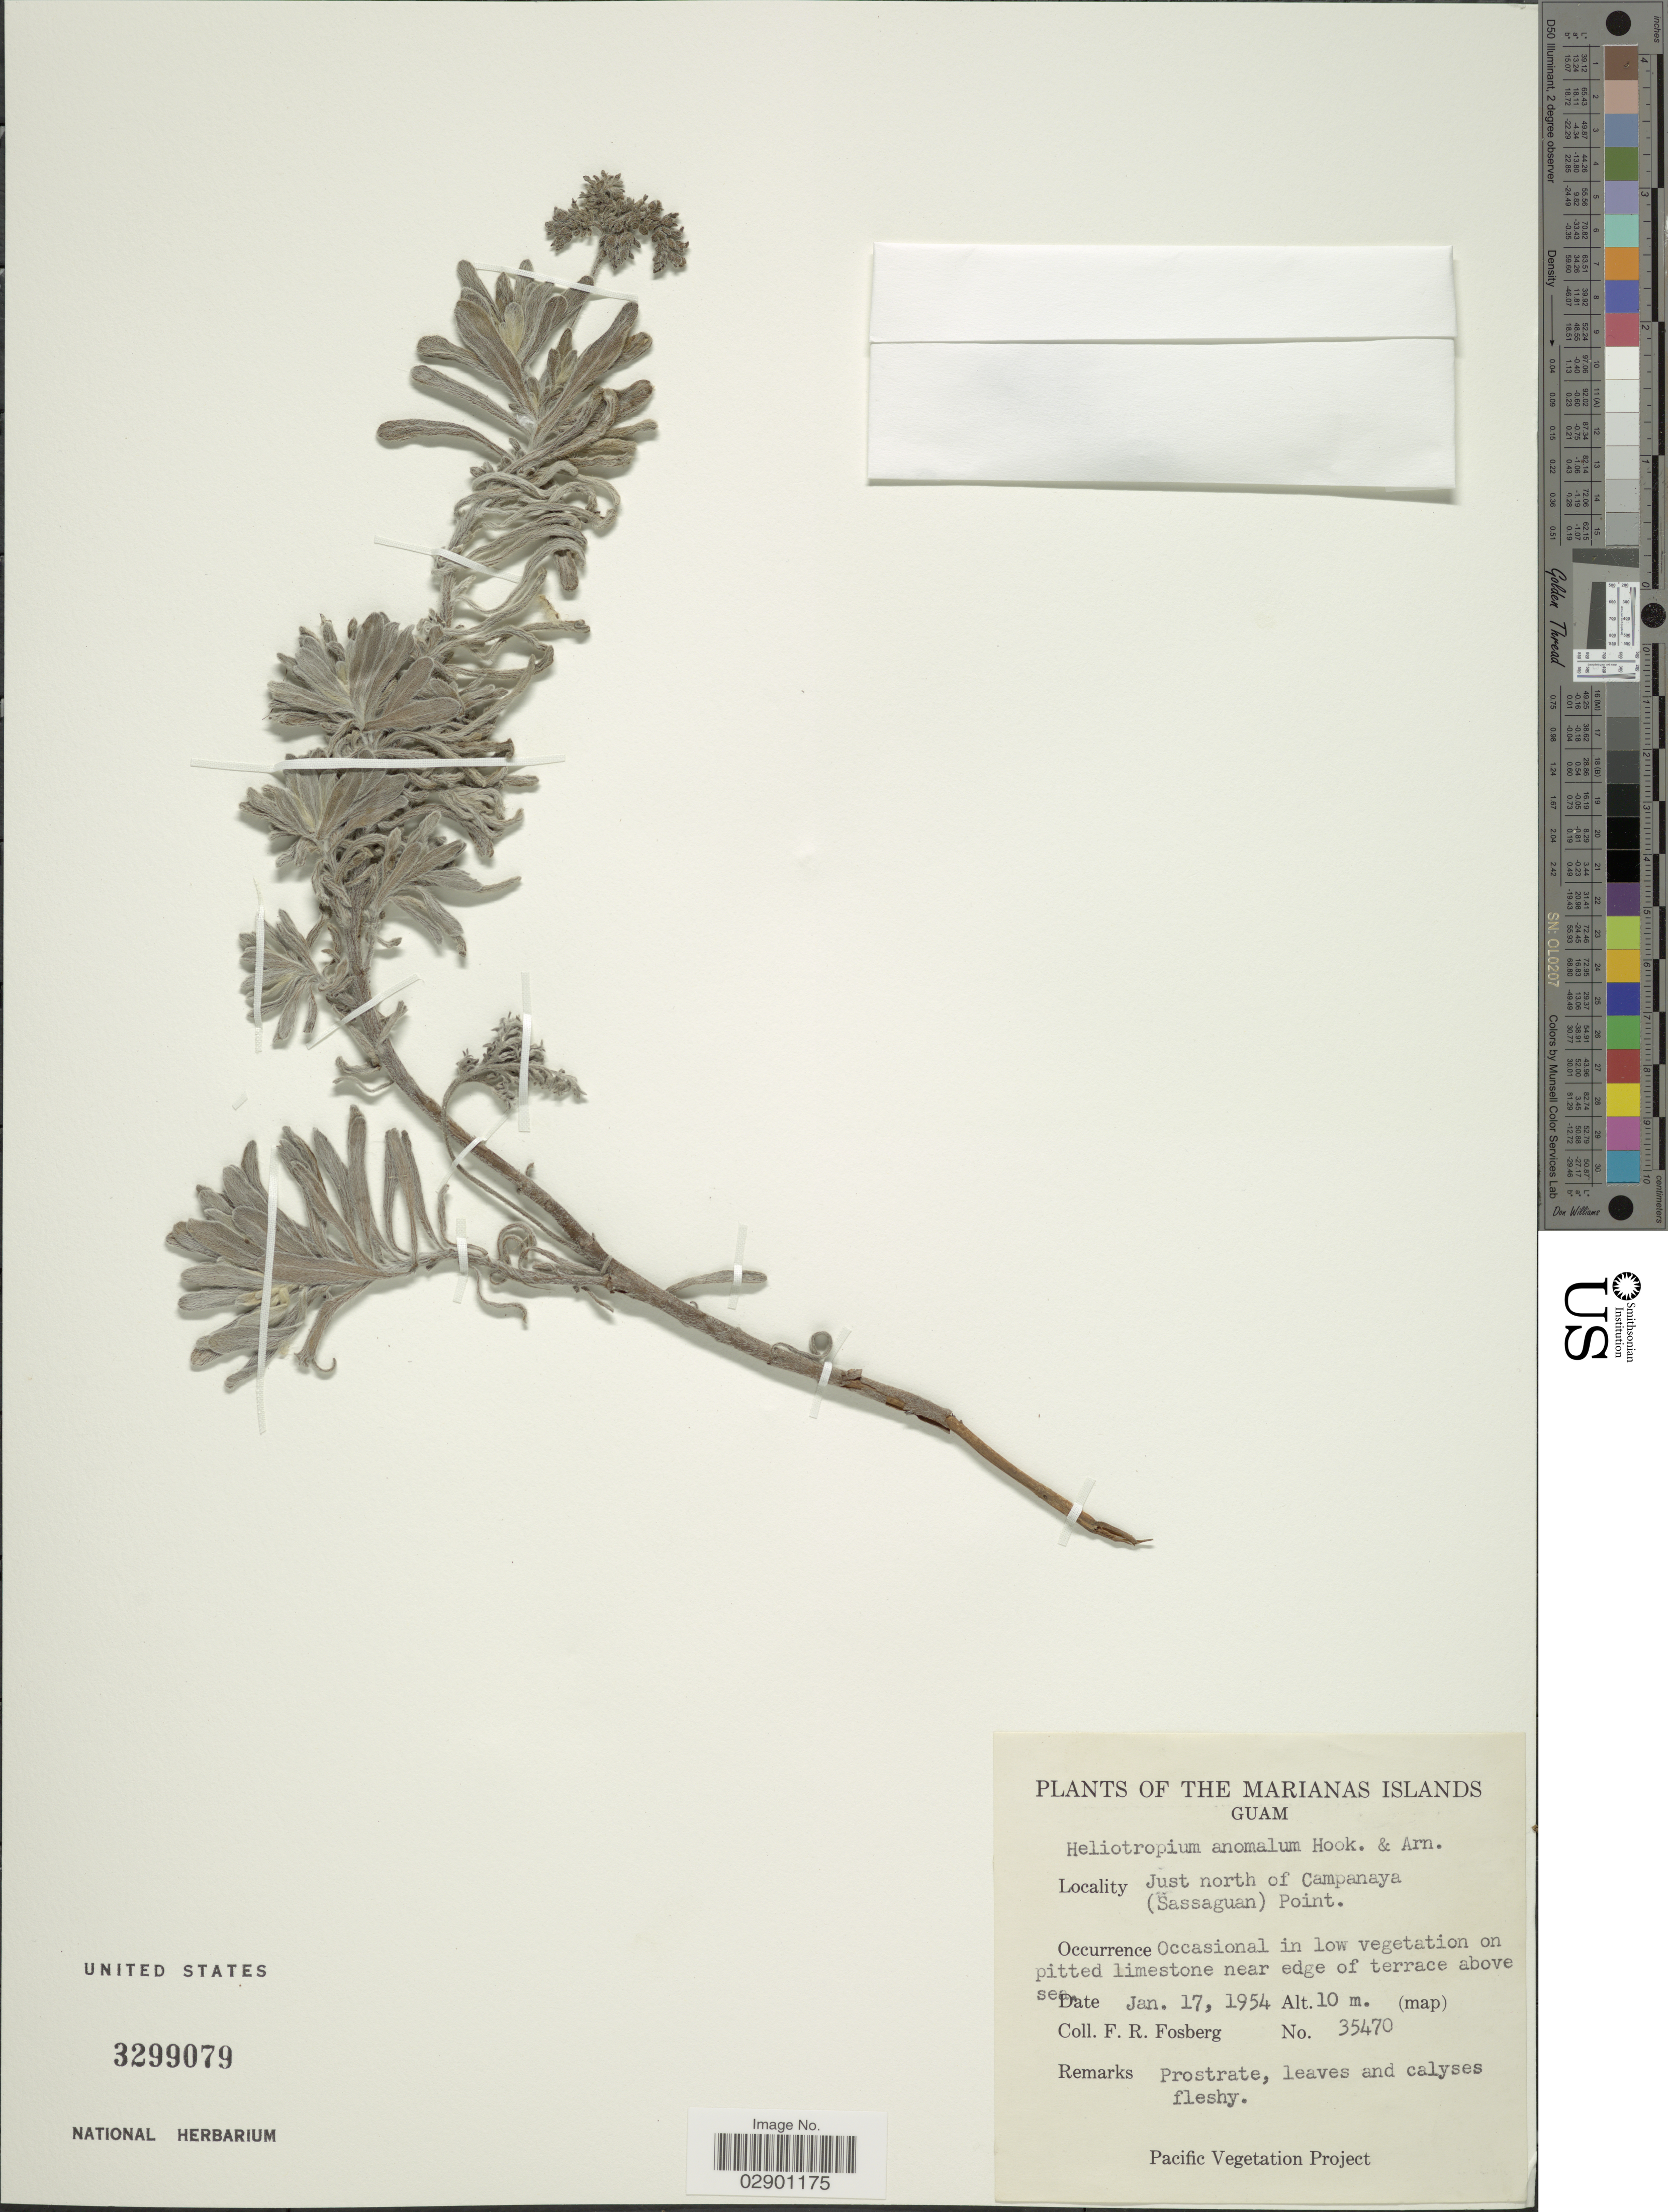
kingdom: Plantae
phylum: Tracheophyta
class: Magnoliopsida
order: Boraginales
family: Heliotropiaceae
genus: Heliotropium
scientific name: Heliotropium anomalum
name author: Hook. & Arn.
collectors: F. R. Fosberg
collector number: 35470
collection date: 1954-01-17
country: Guam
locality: Marianas Islands. Just north of Campanaya (Sassaguan) Point.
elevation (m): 10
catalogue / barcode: US 3299079